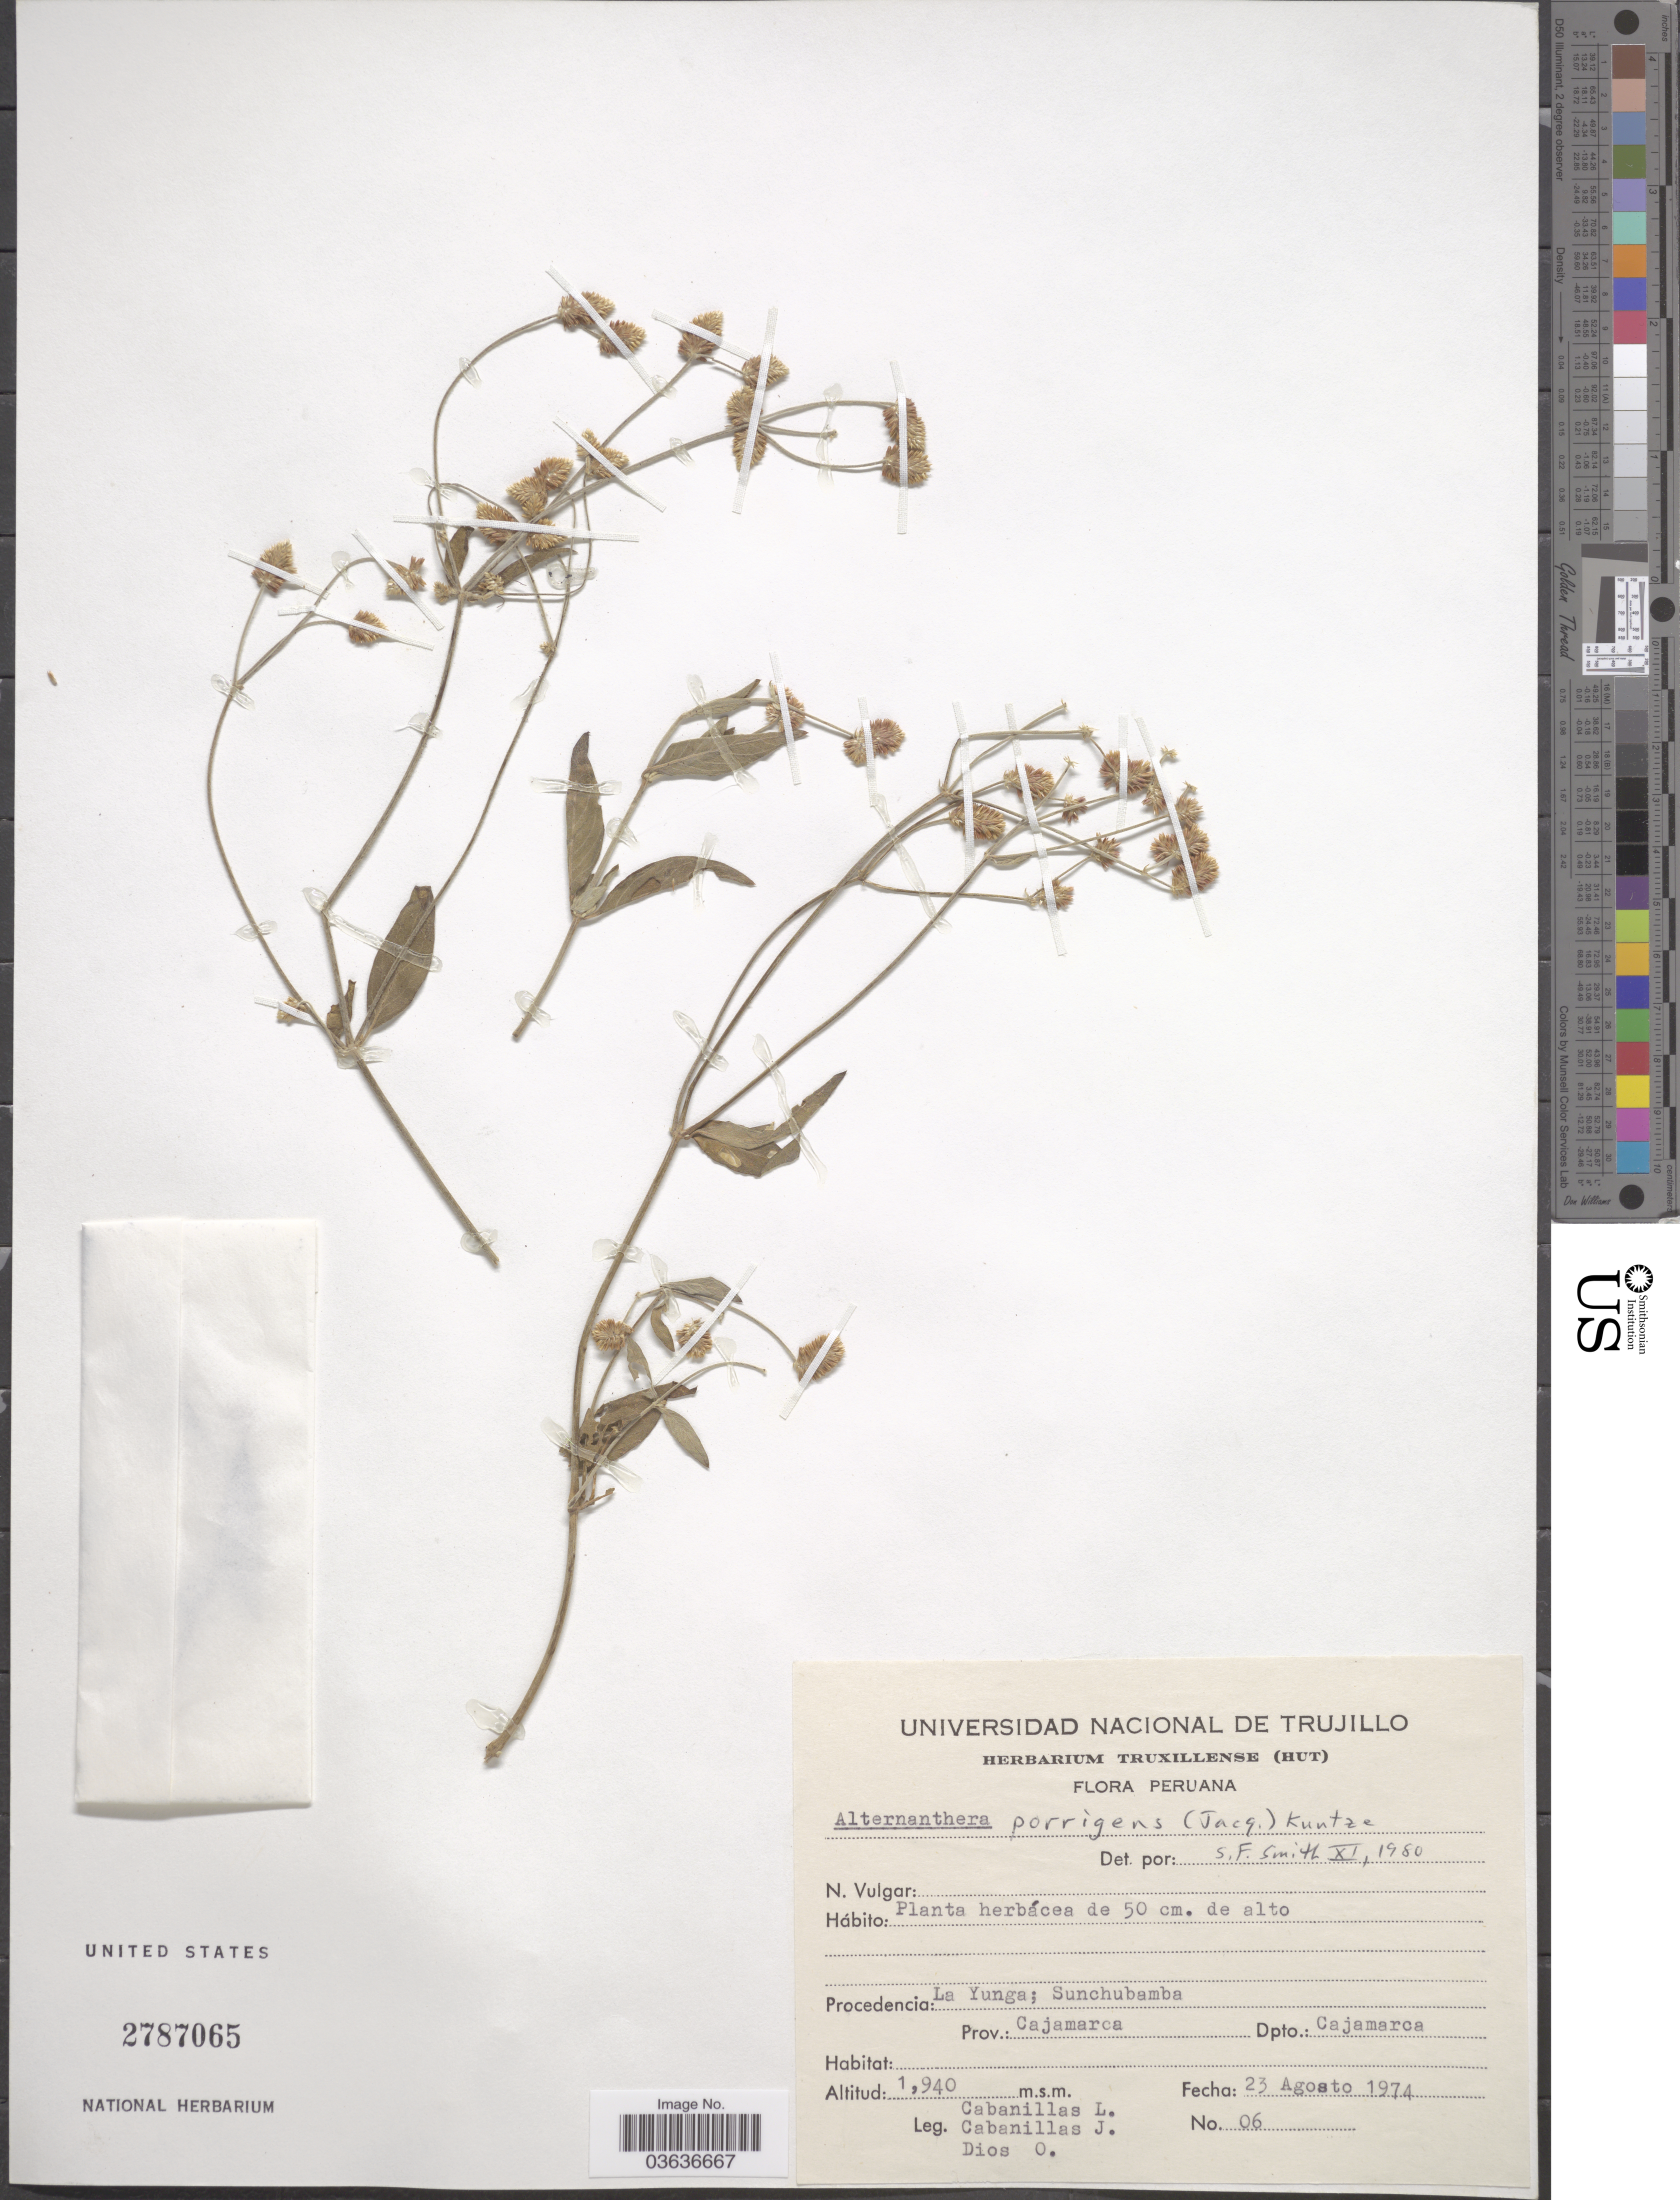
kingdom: Plantae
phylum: Tracheophyta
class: Magnoliopsida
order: Caryophyllales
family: Amaranthaceae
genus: Alternanthera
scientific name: Alternanthera porrigens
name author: (Jacq.) Kuntze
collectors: L. Cabanillas, J. Cabanillas & O. Dios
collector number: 06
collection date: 1974-08-23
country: Peru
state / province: Cajamarca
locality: La Yunga; Sunchubamba. Prov.: Cajamarca. Dpto.: Cajamarca.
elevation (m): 1940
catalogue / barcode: US 2787065